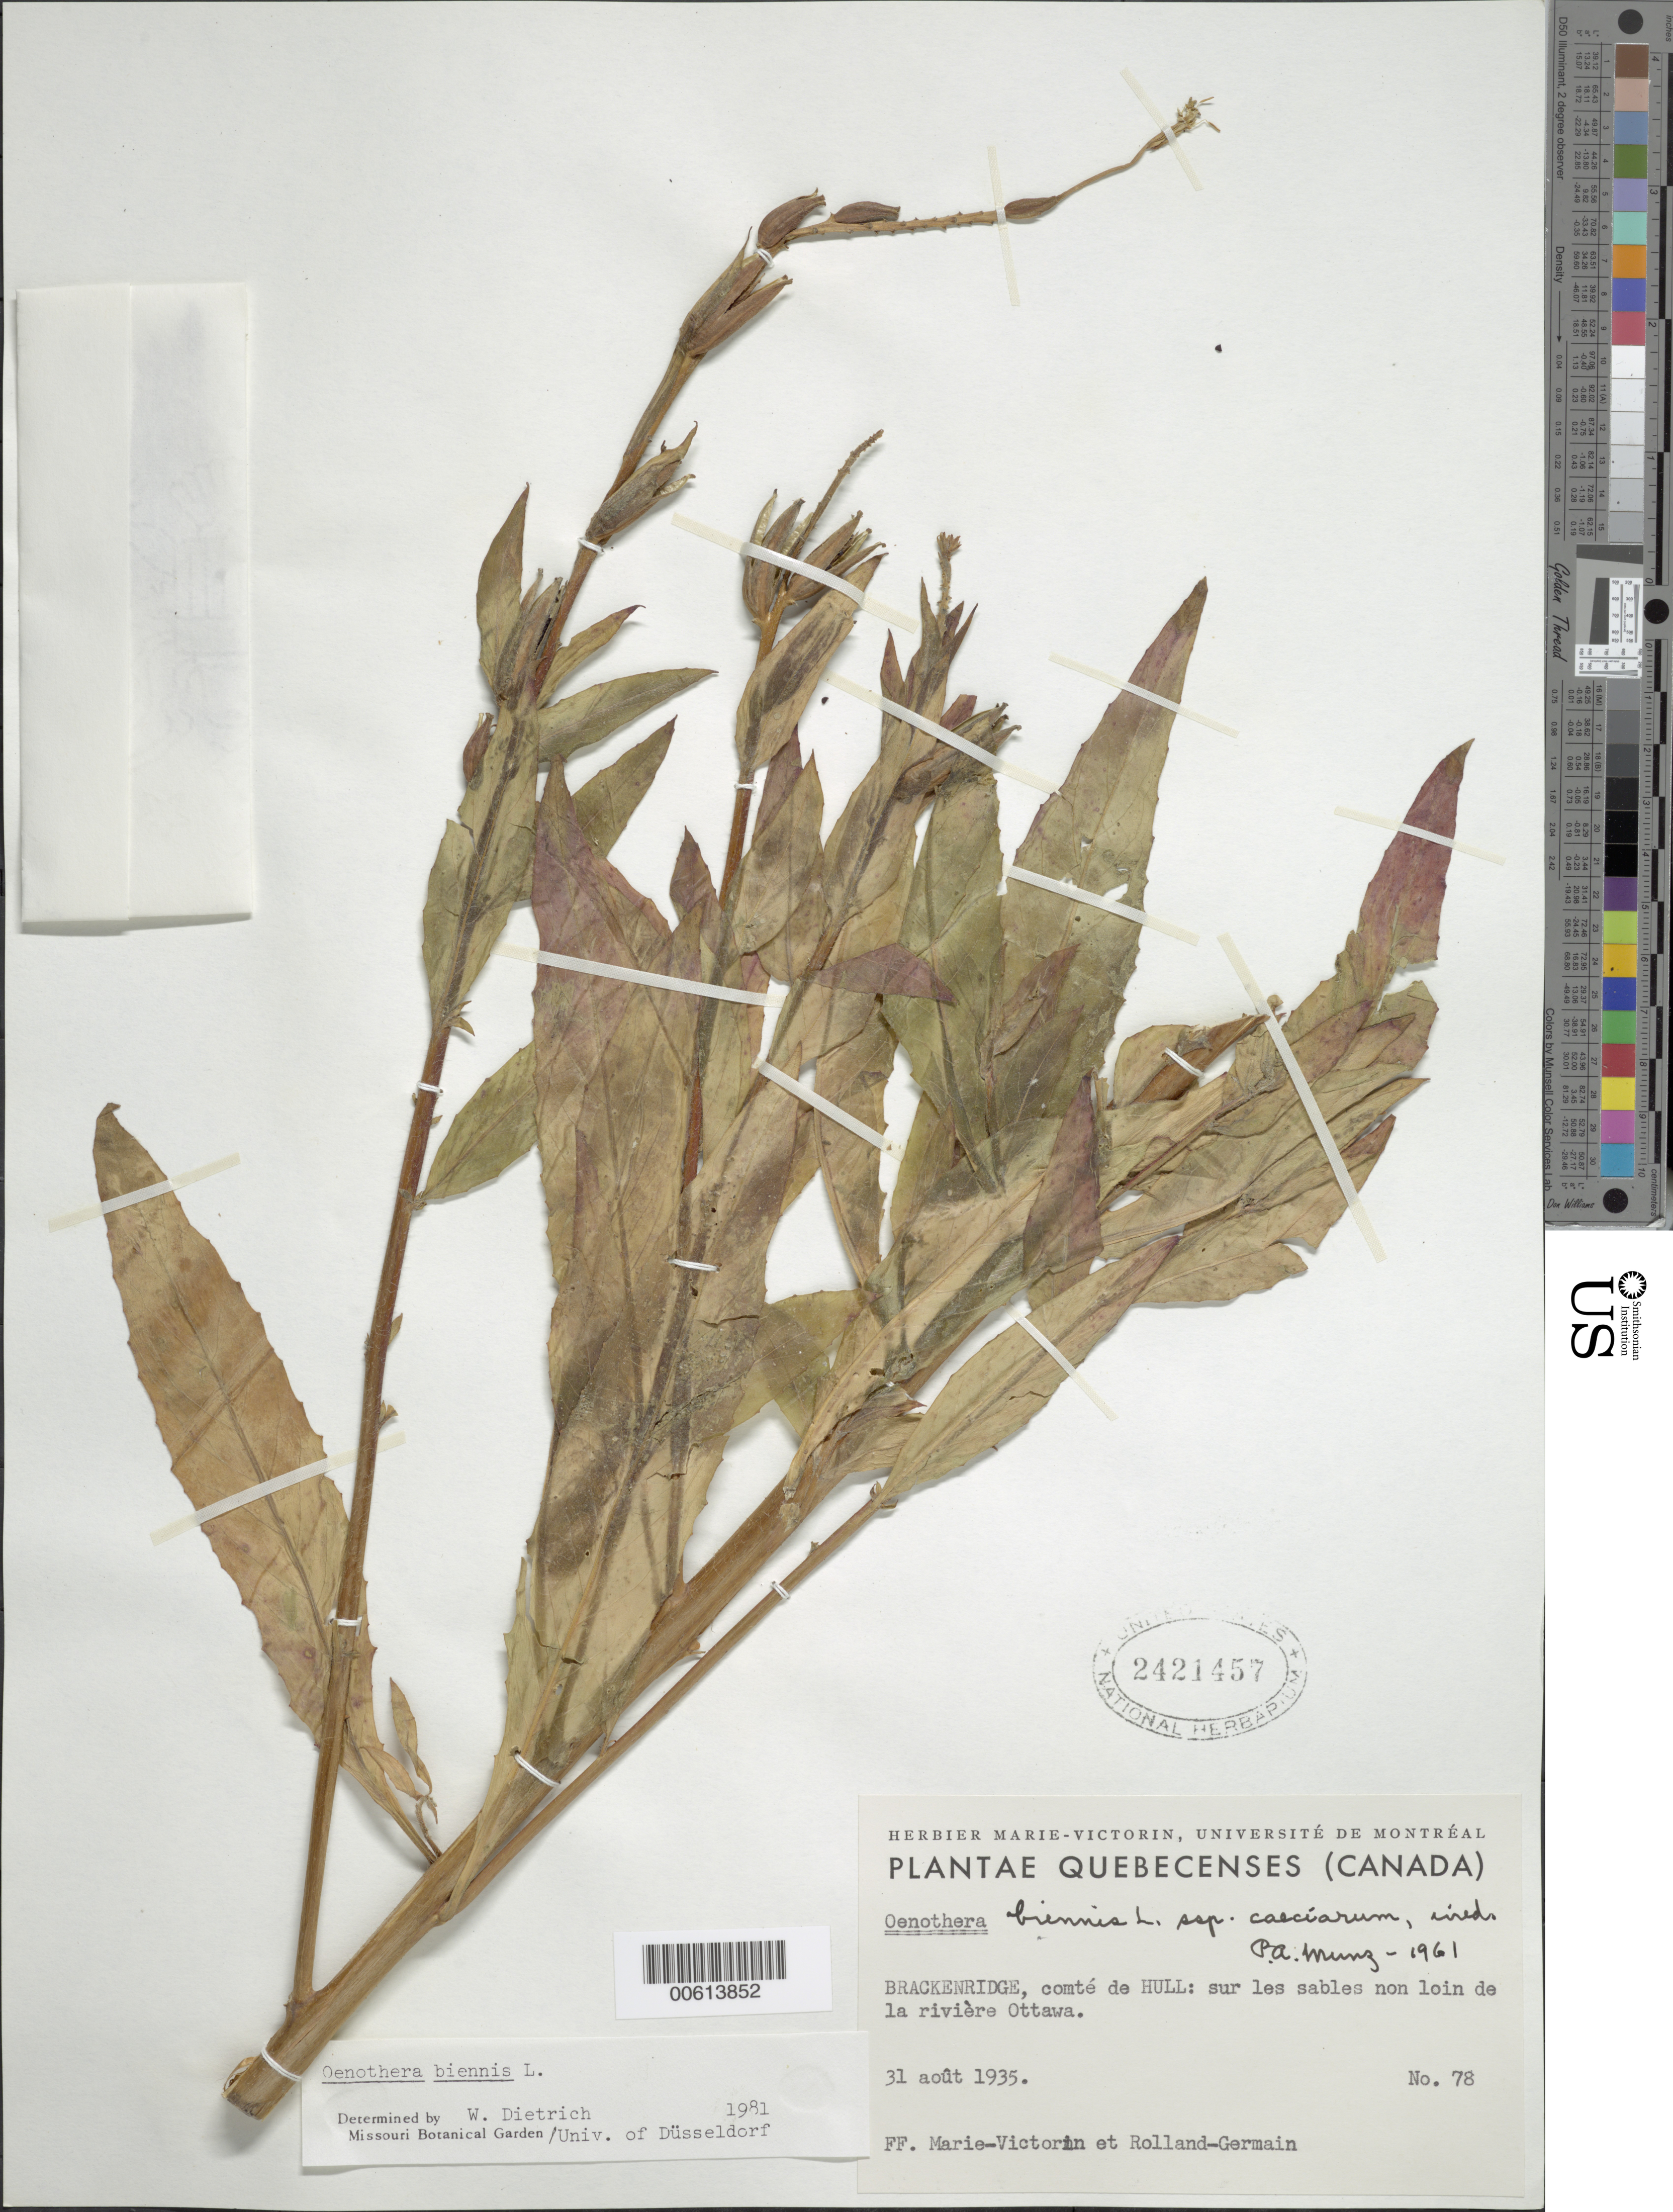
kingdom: Plantae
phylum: Tracheophyta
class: Magnoliopsida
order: Myrtales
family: Onagraceae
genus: Oenothera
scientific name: Oenothera biennis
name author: L.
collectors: Fr. Marie-Victorin & Rolland-Germain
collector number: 78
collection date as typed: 31 Aug 1935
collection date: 1935-08-31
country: Canada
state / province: Quebec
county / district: L'Outaouais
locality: Brackenridge, comte de Hull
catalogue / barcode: US 2421457